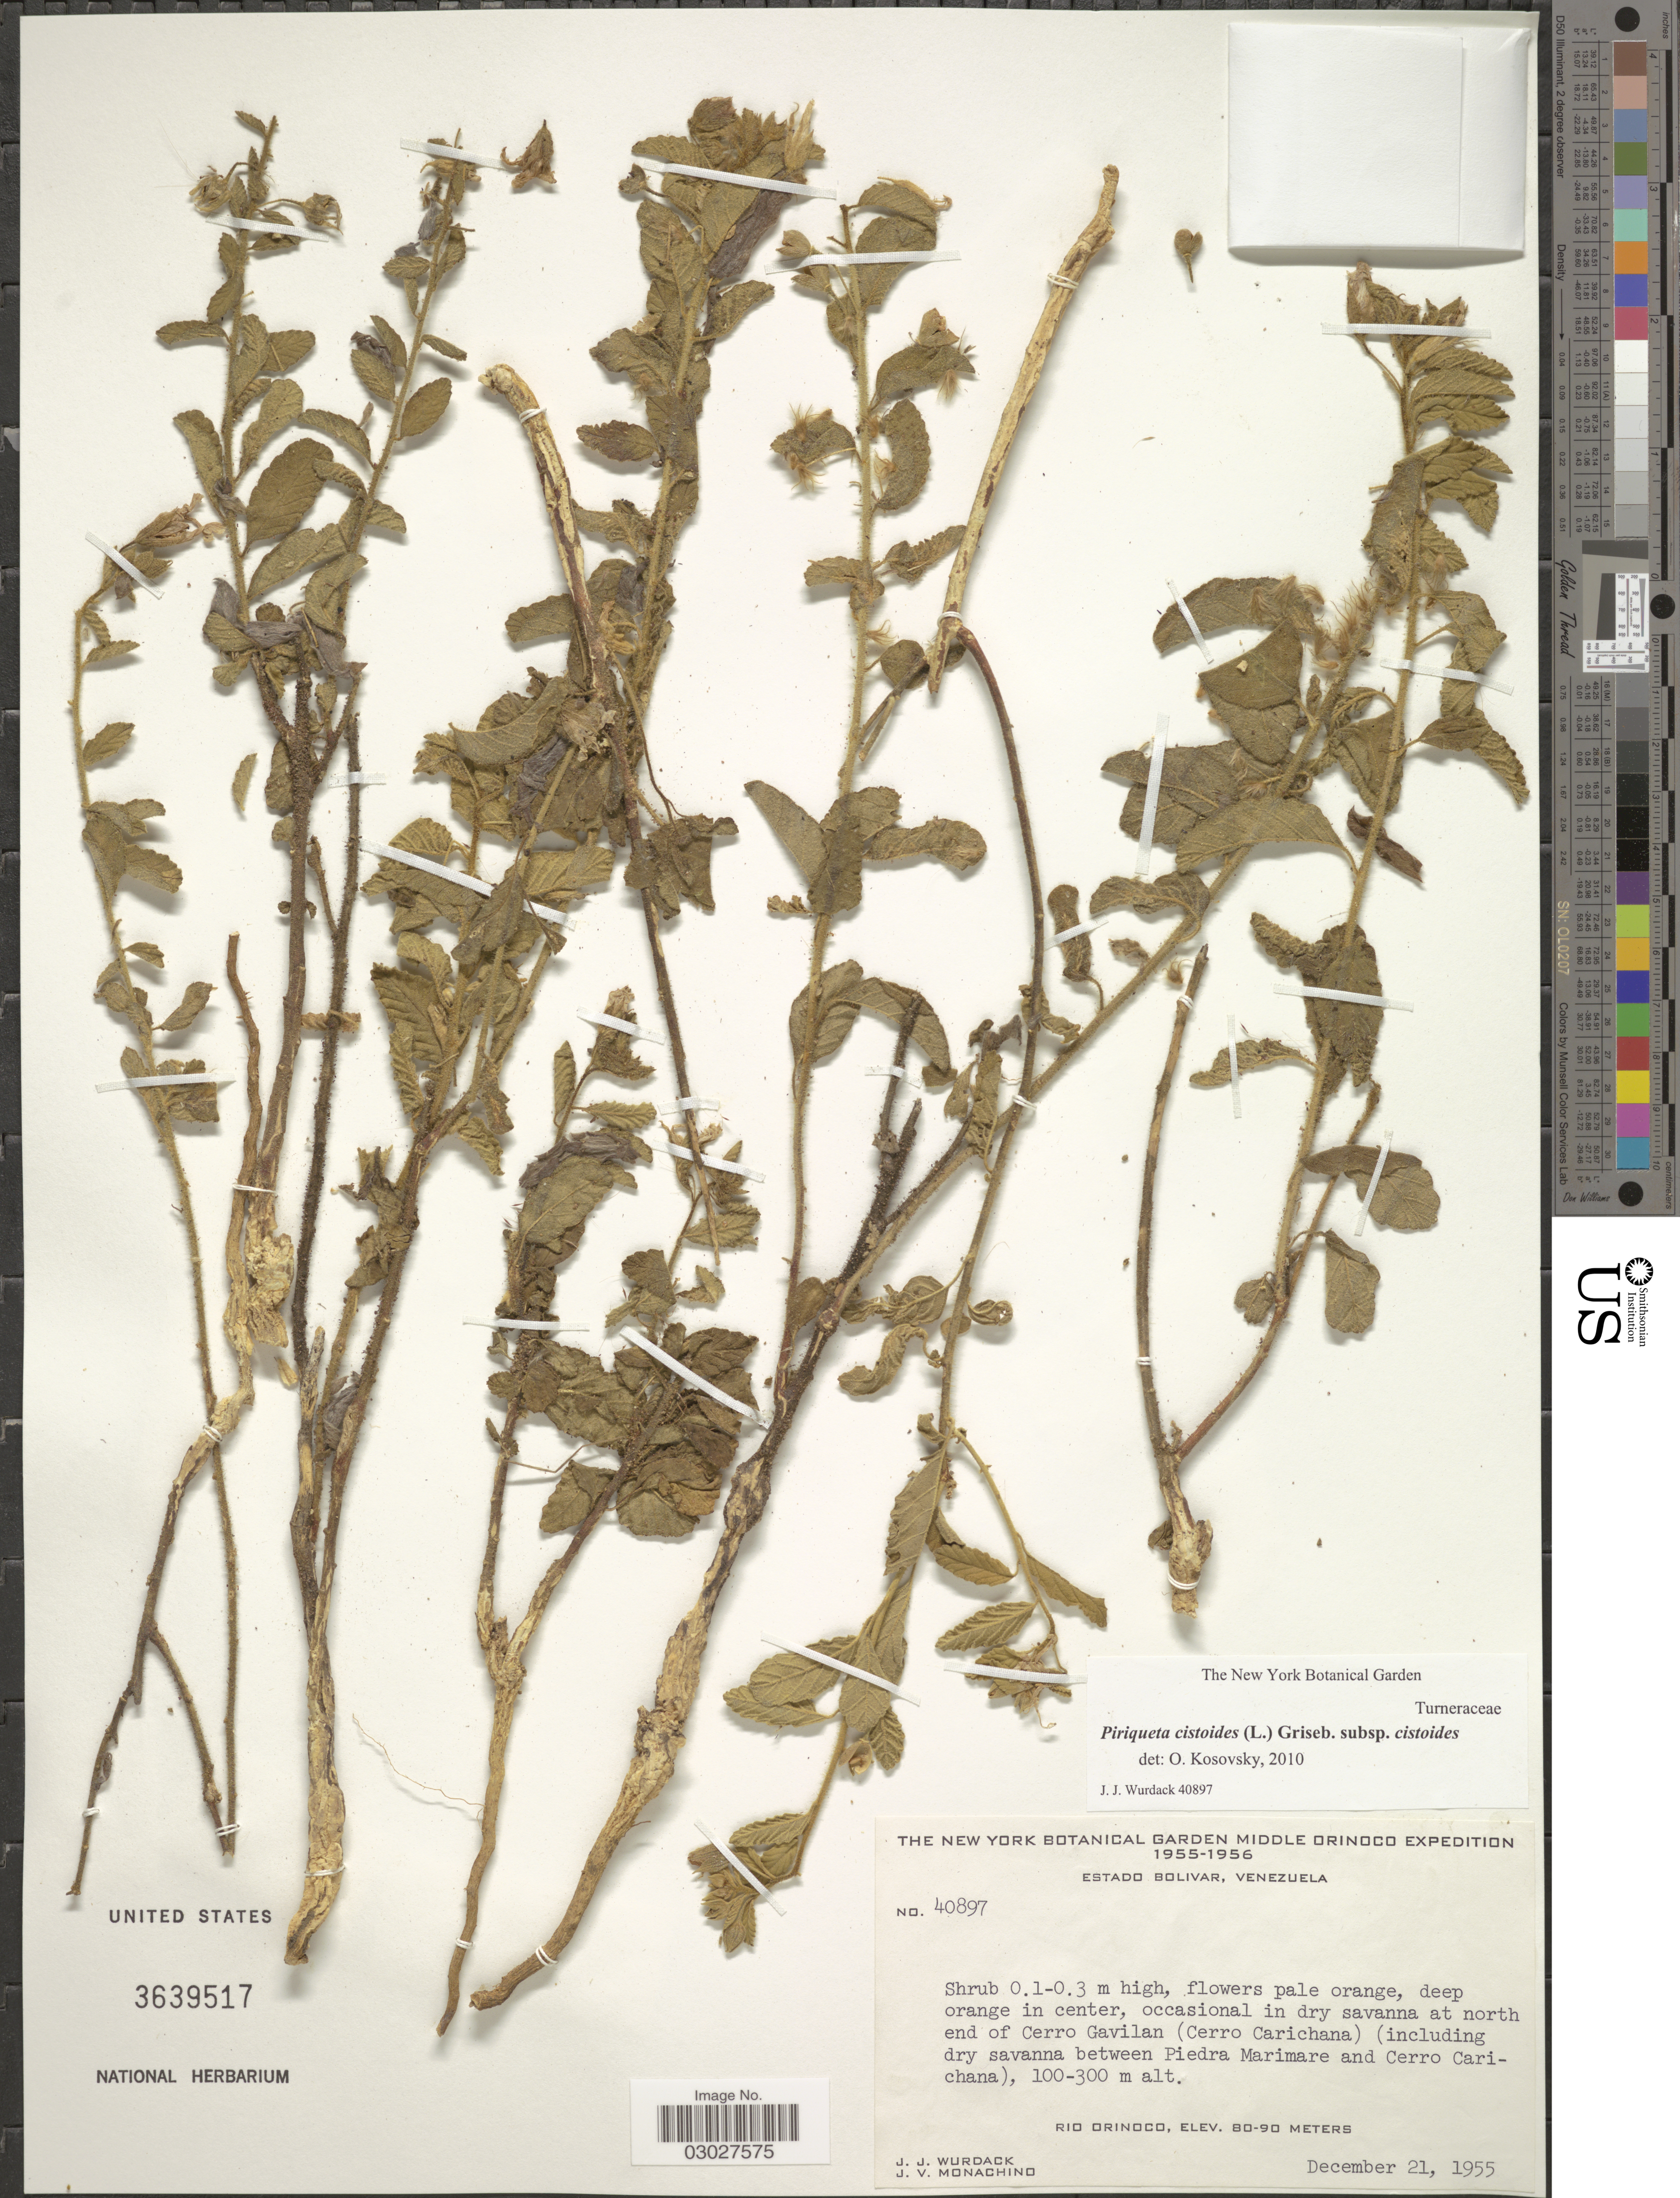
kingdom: Plantae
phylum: Tracheophyta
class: Magnoliopsida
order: Malpighiales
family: Turneraceae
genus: Piriqueta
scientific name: Piriqueta cistoides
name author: (L.) Griseb.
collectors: J. J. Wurdack & J. V. Monachino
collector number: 40897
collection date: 1955-12-21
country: Venezuela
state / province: Bolivar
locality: Middle Orinoco. North end of Cerro Gavilan (Cerro Carichana) (including dry savanna between Piedra Marimare and Cerro Carichana).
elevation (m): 100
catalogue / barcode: US 3639517